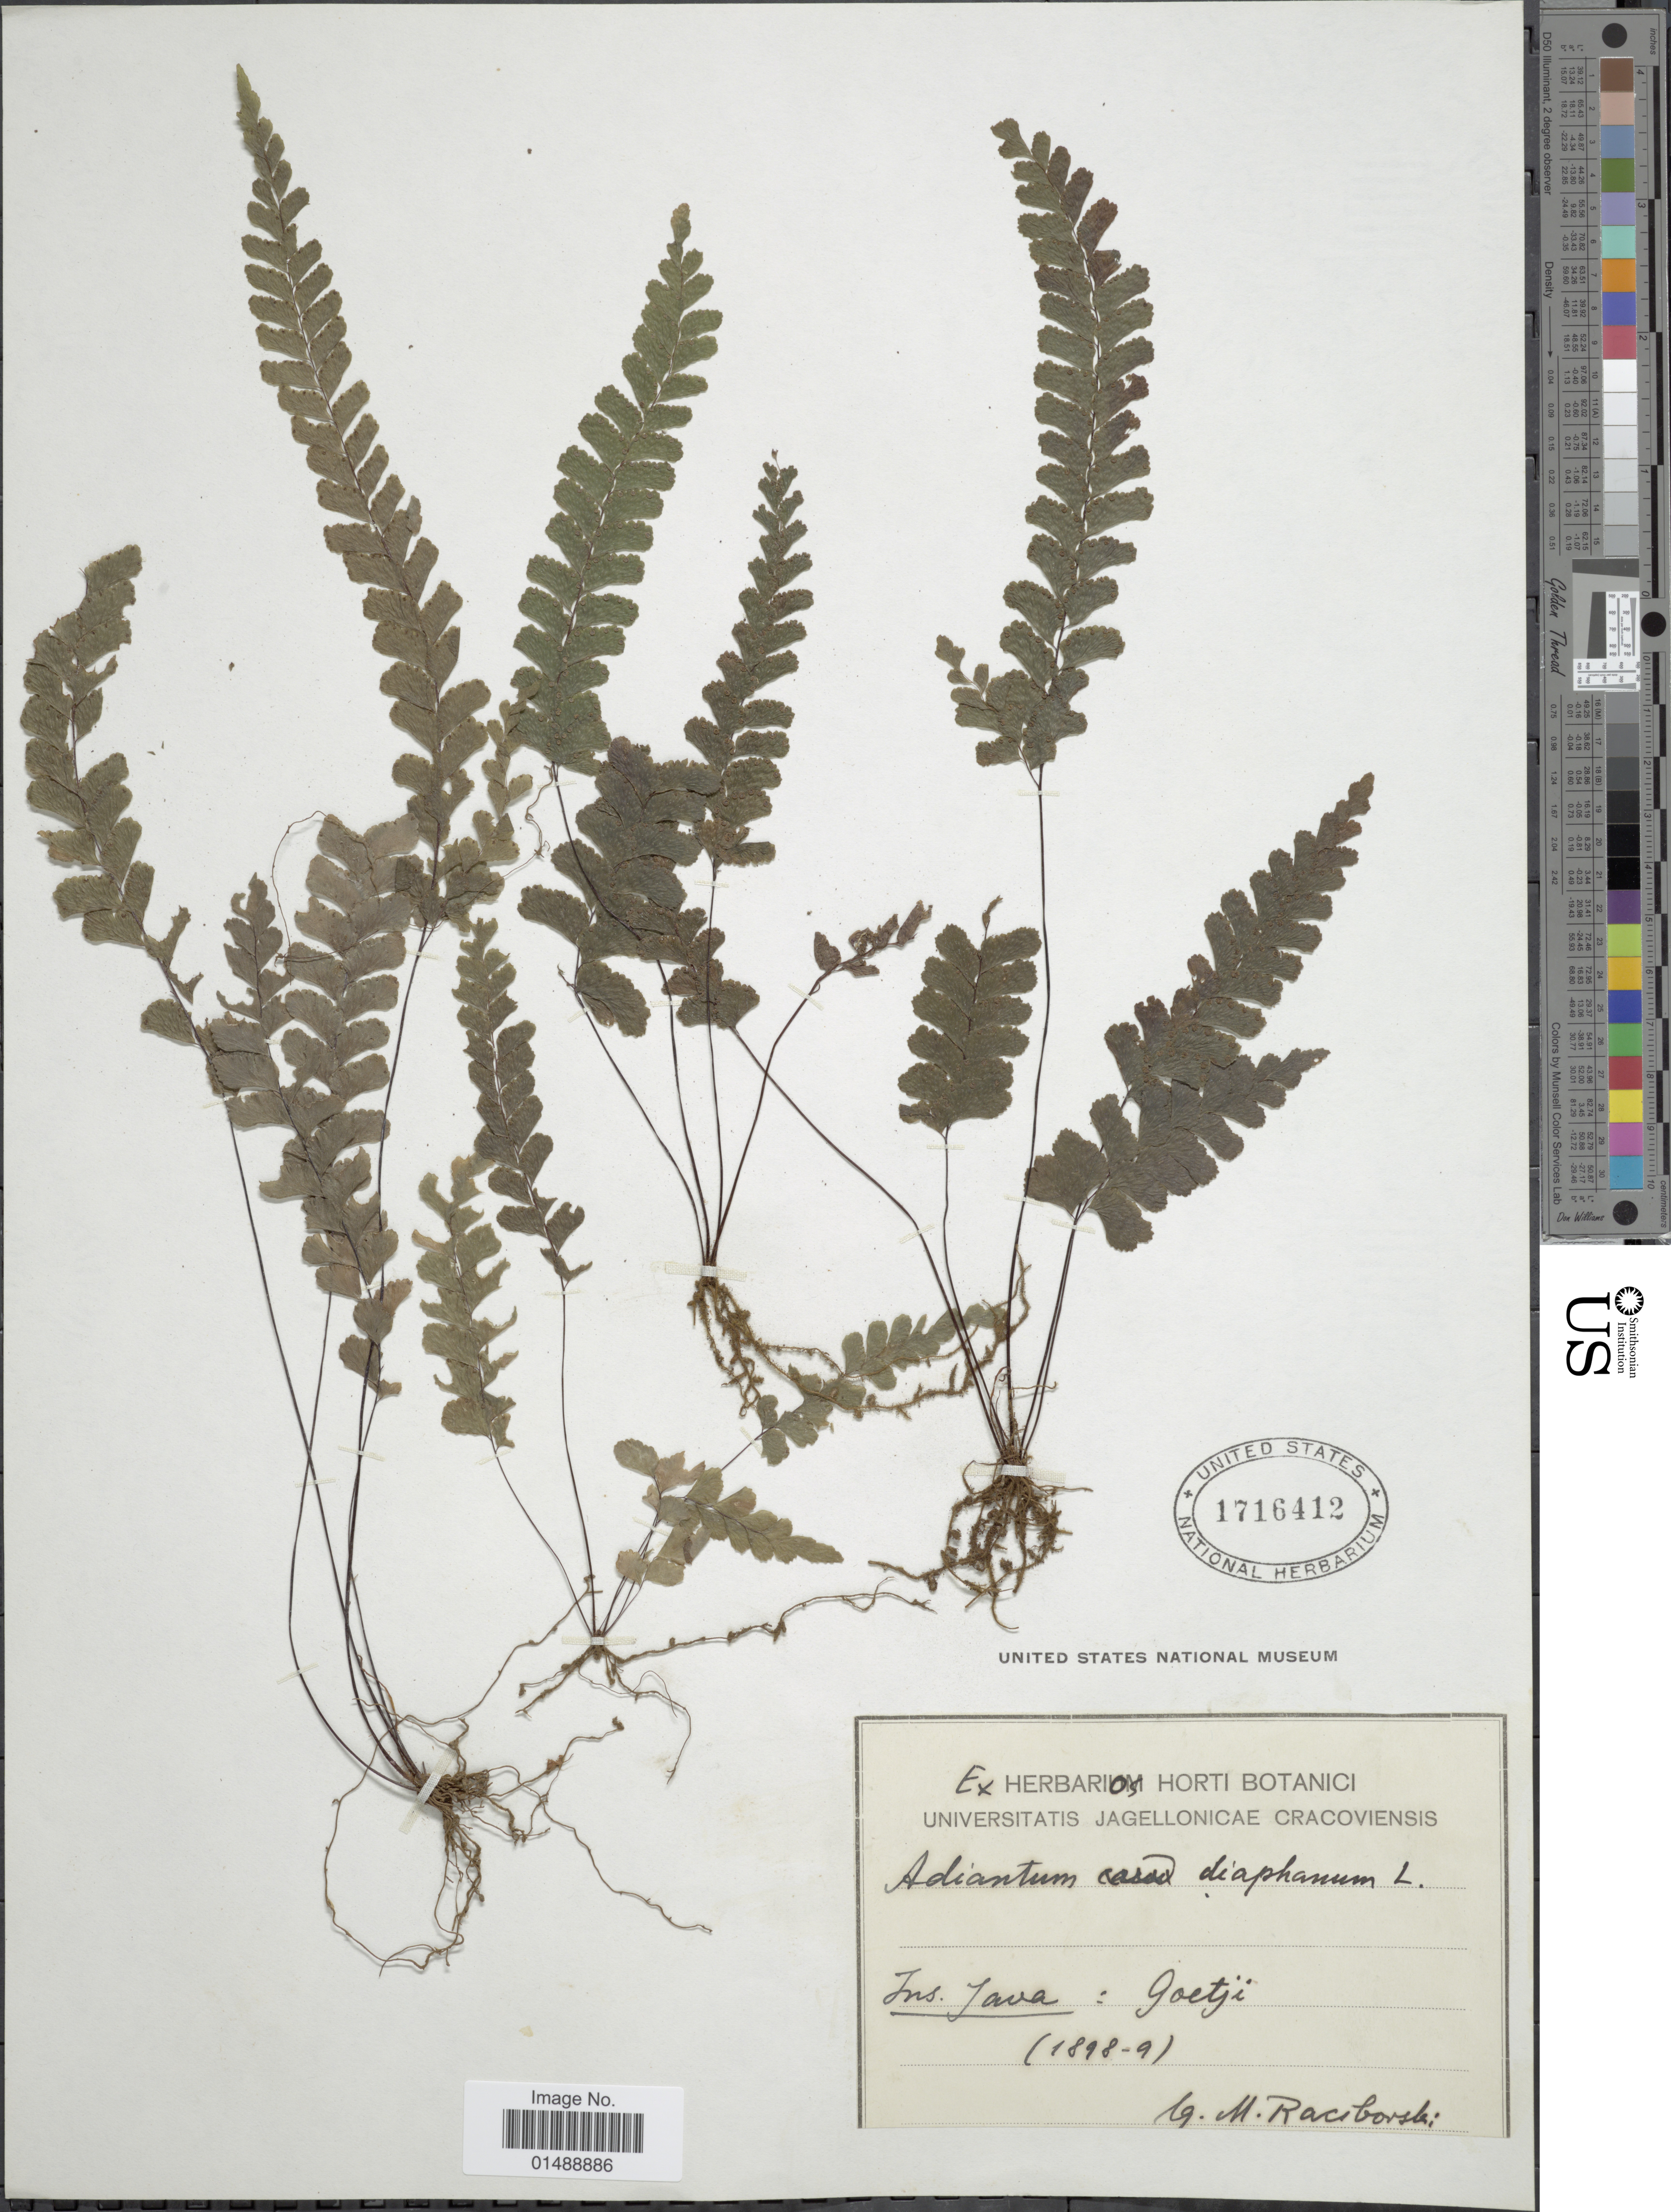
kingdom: Plantae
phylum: Tracheophyta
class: Polypodiopsida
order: Polypodiales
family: Pteridaceae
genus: Adiantum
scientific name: Adiantum diaphanum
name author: Blume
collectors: M. Raciborski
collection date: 1898/1899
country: Indonesia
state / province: Java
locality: Goetji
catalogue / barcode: US 1716412